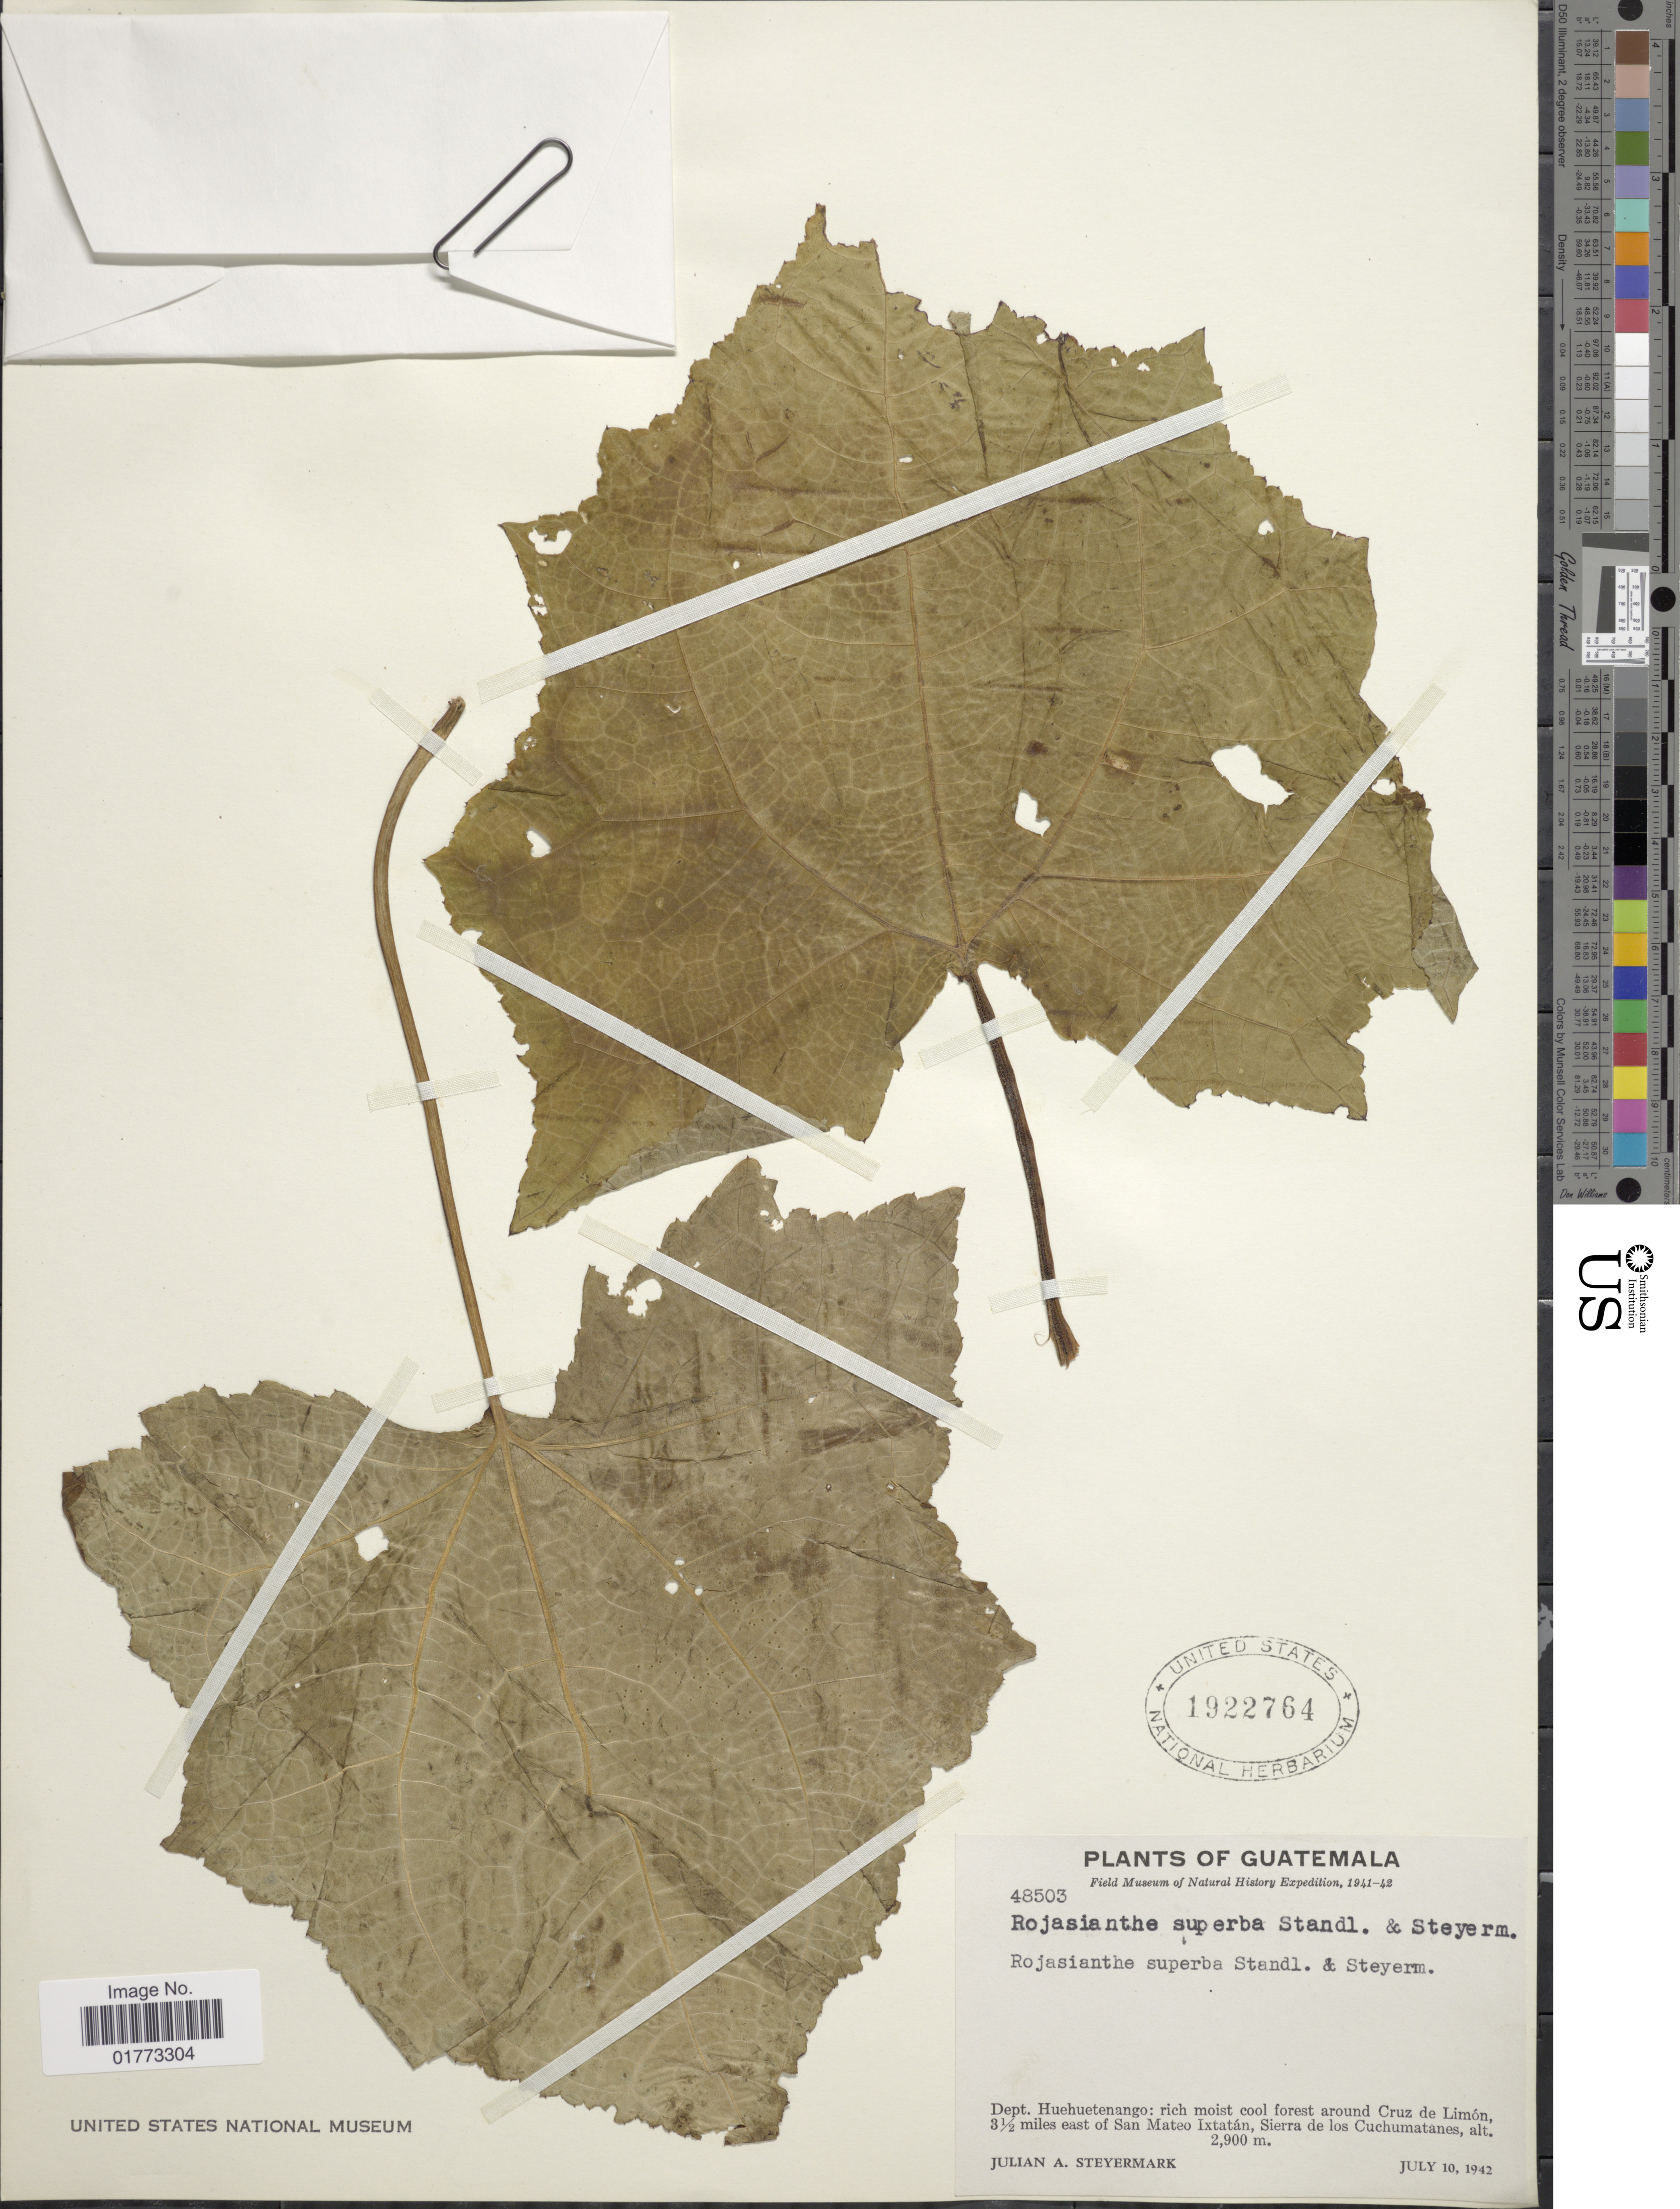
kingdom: Plantae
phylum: Tracheophyta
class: Magnoliopsida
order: Asterales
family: Asteraceae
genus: Rojasianthe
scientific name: Rojasianthe superba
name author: Standl. & Steyerm.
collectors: J. Steyermark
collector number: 48503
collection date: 1942-07-10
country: Guatemala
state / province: Huehuetenango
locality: Rich moist cool forest around Cruz de Limón, 3½ miles east of San Mateo Ixtatán, Sierra de los Cuchumatanes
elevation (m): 2900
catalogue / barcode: US 1922764